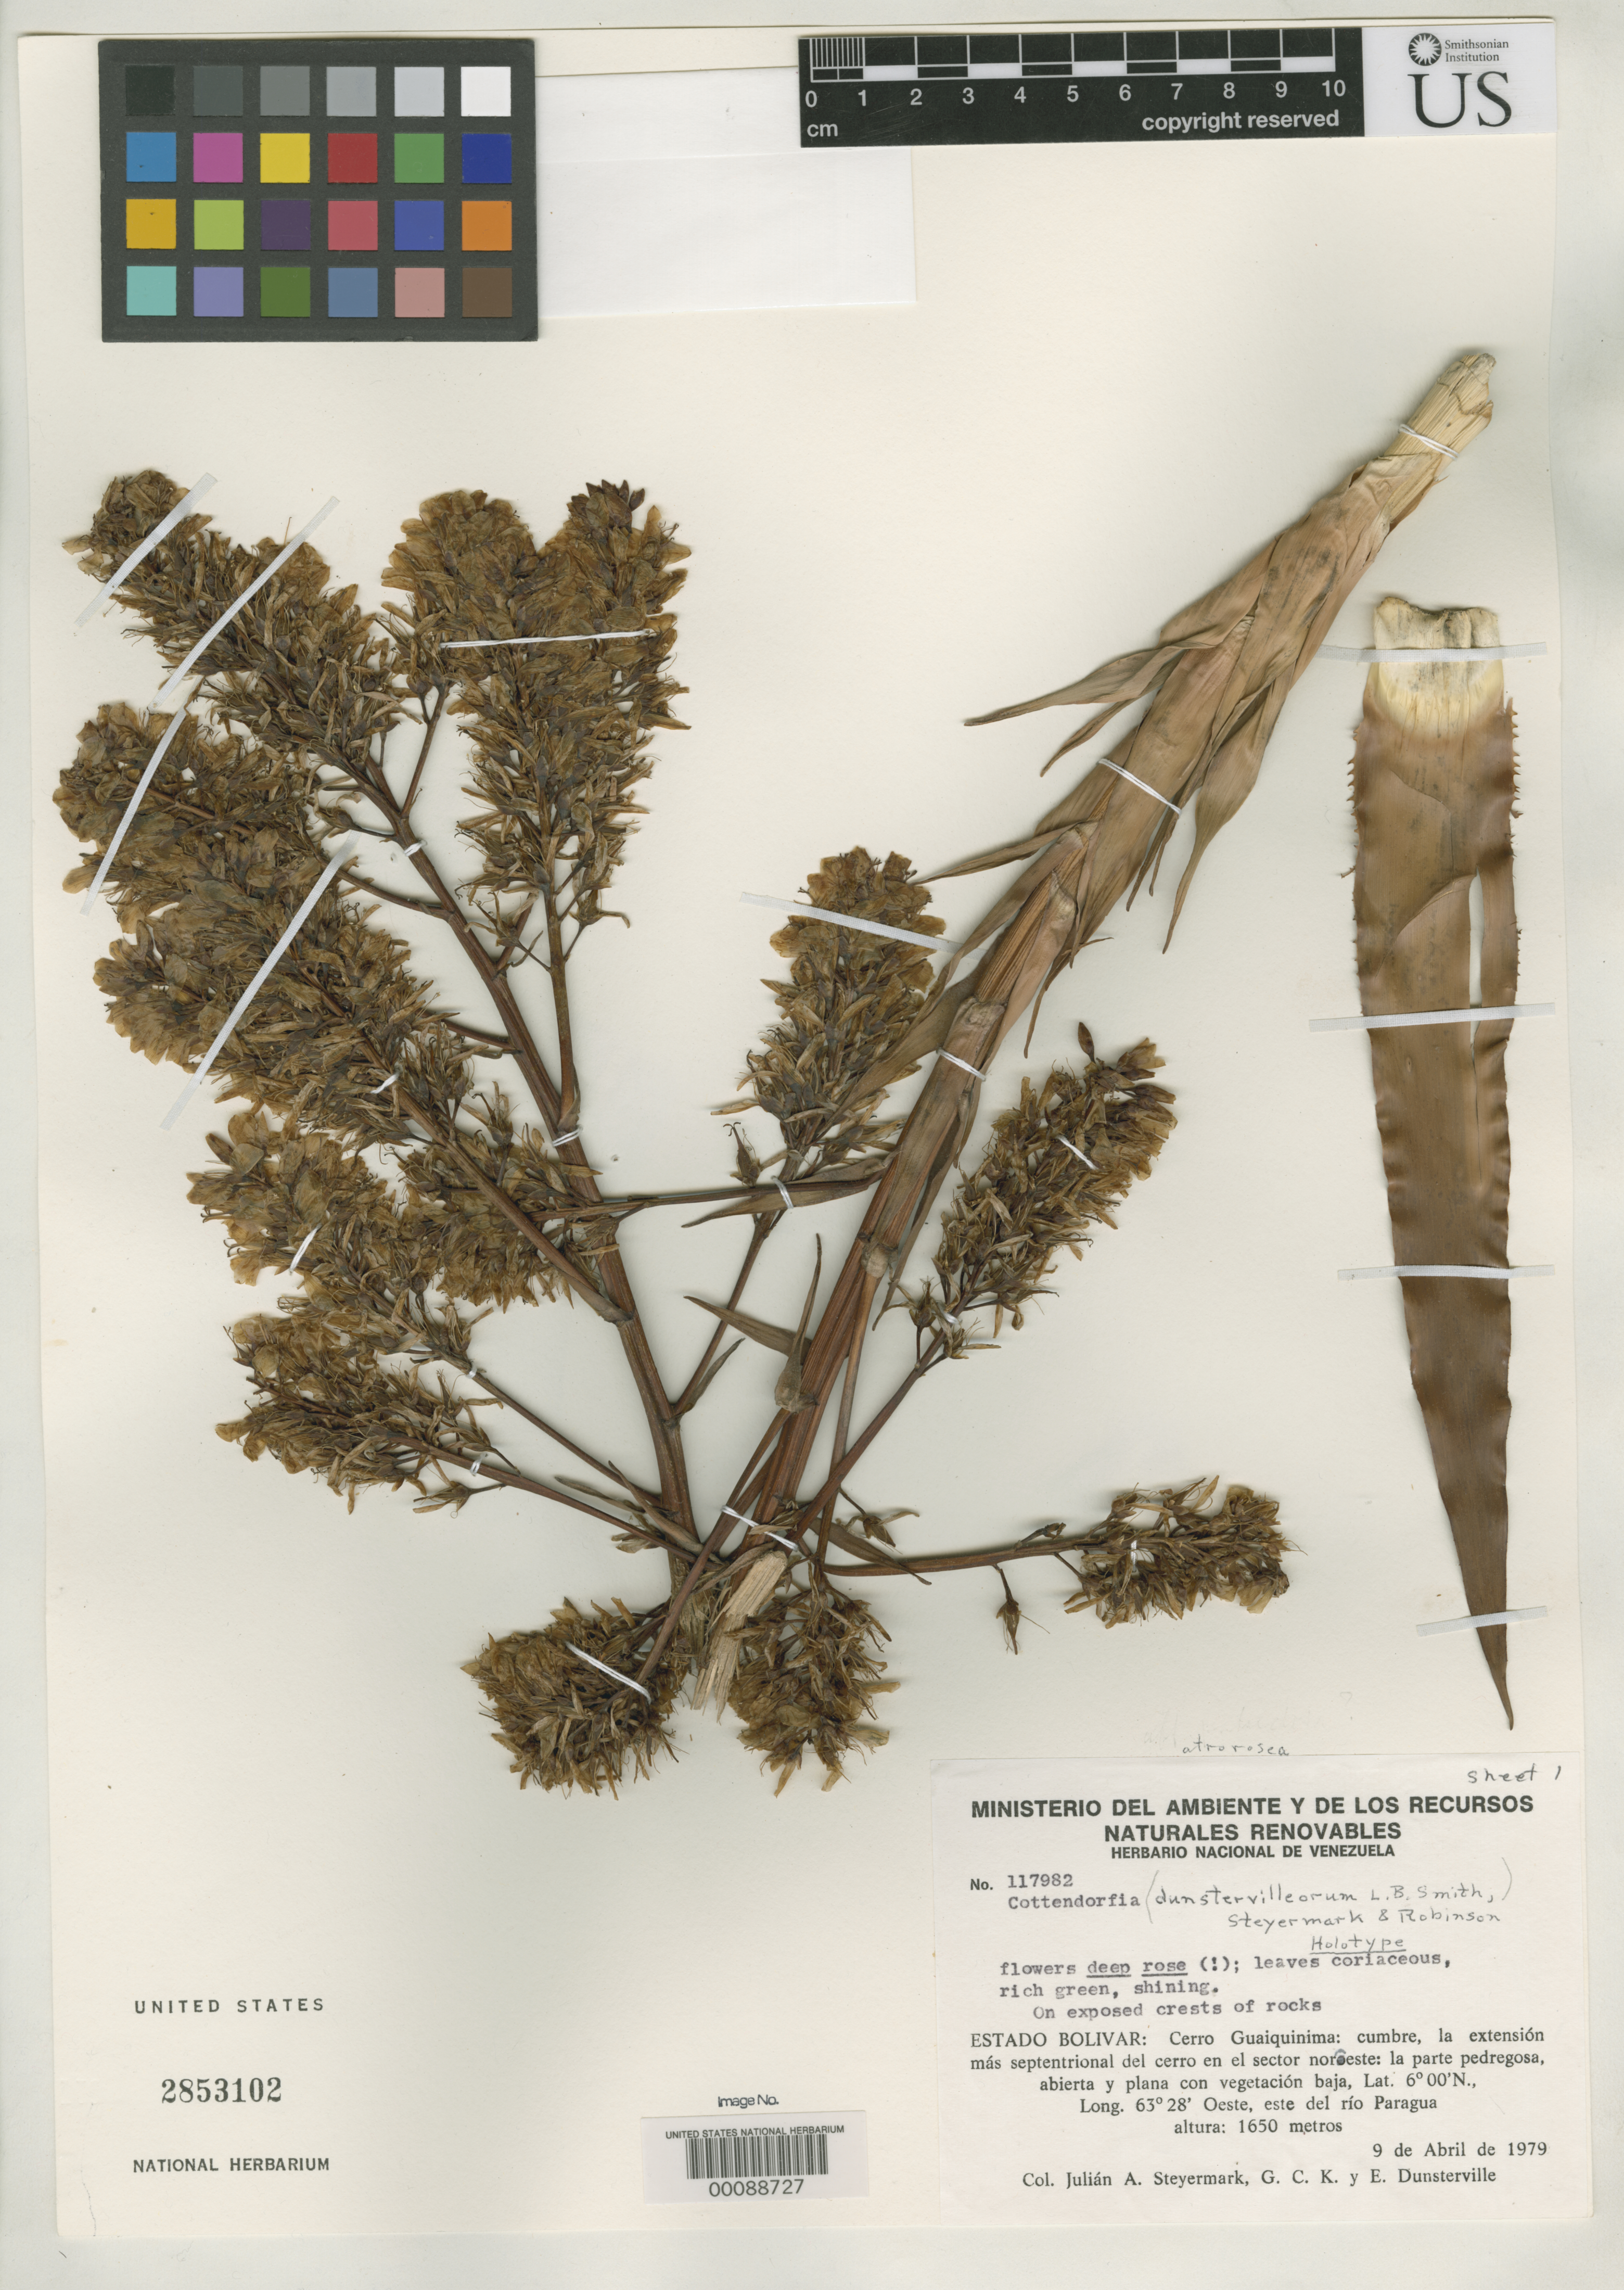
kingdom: Plantae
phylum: Tracheophyta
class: Liliopsida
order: Poales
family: Bromeliaceae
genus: Cottendorfia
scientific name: Cottendorfia atrorosea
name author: L.B. Sm.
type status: Holotype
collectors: J. Steyermark & G. C. K. Dunsterville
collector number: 117982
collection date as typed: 09 Apr 1979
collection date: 1979-04-09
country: Venezuela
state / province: Bolivar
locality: Cerro Quaiquinima.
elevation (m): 1650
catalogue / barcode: US 2853102